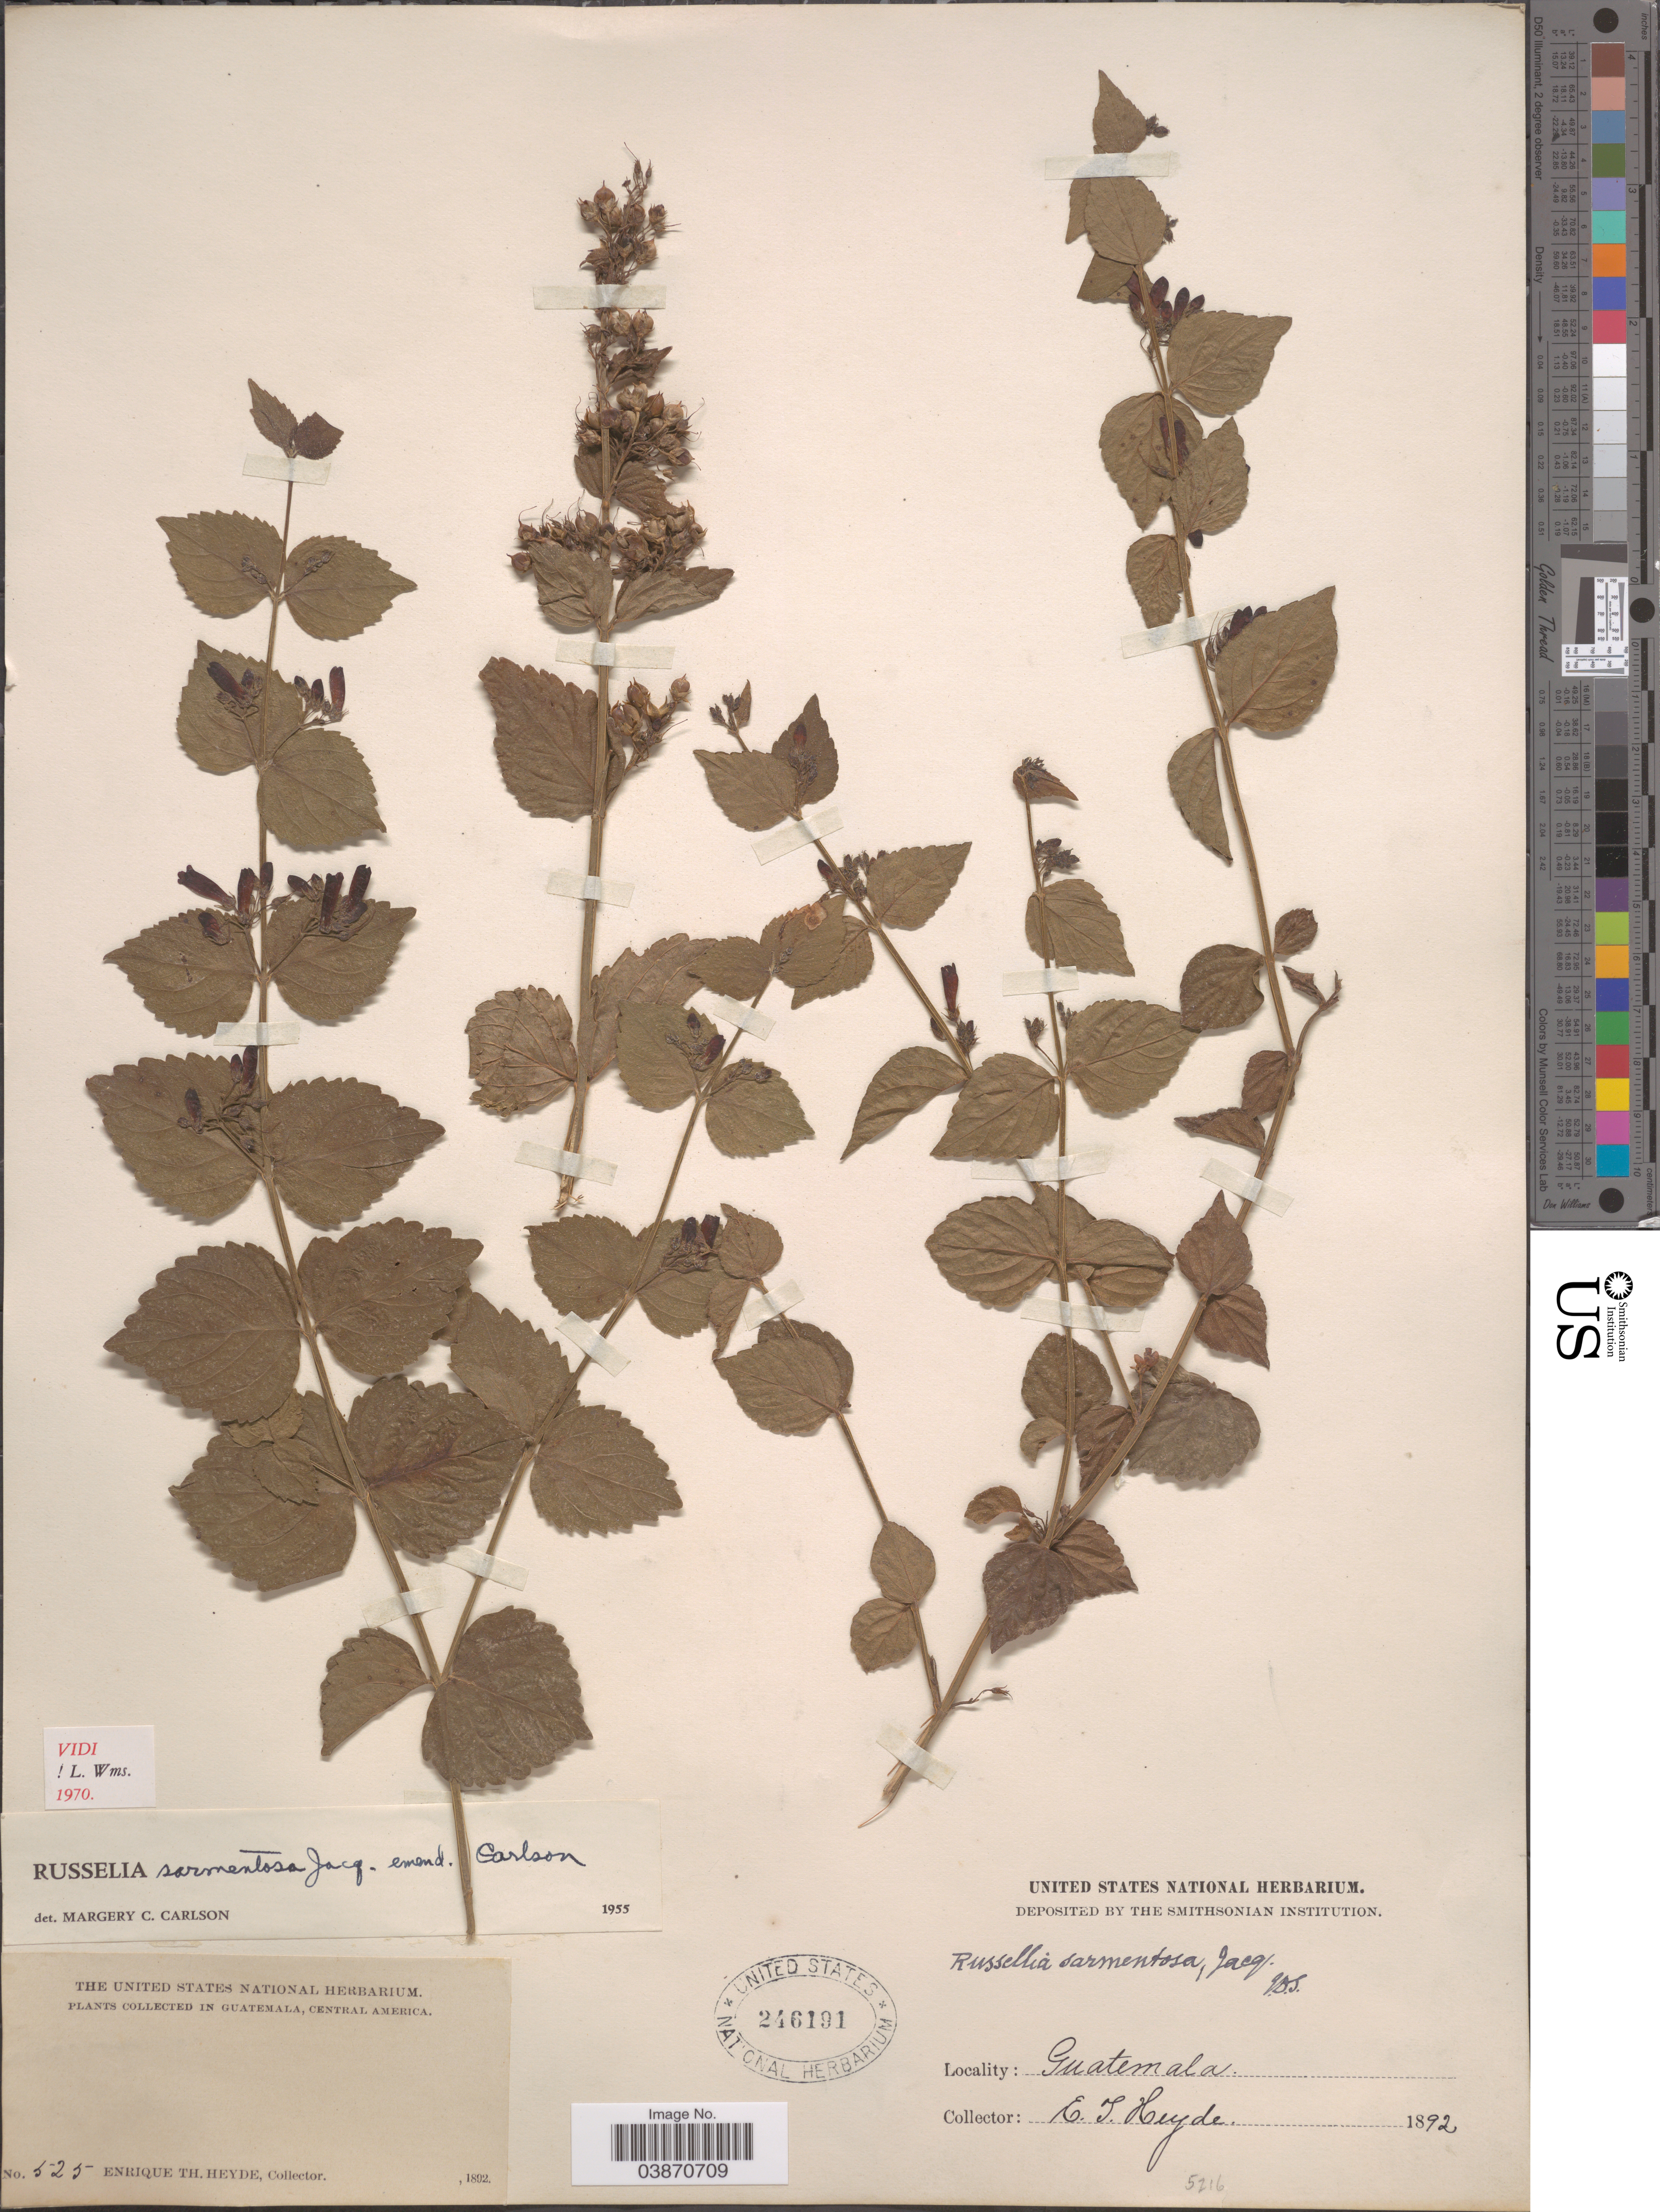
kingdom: Plantae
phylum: Tracheophyta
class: Magnoliopsida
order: Lamiales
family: Plantaginaceae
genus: Russelia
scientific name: Russelia sarmentosa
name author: Jacq.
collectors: E. T. Heyde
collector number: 525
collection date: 1892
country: Guatemala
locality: In Guatemala, Central America.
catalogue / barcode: US 246191